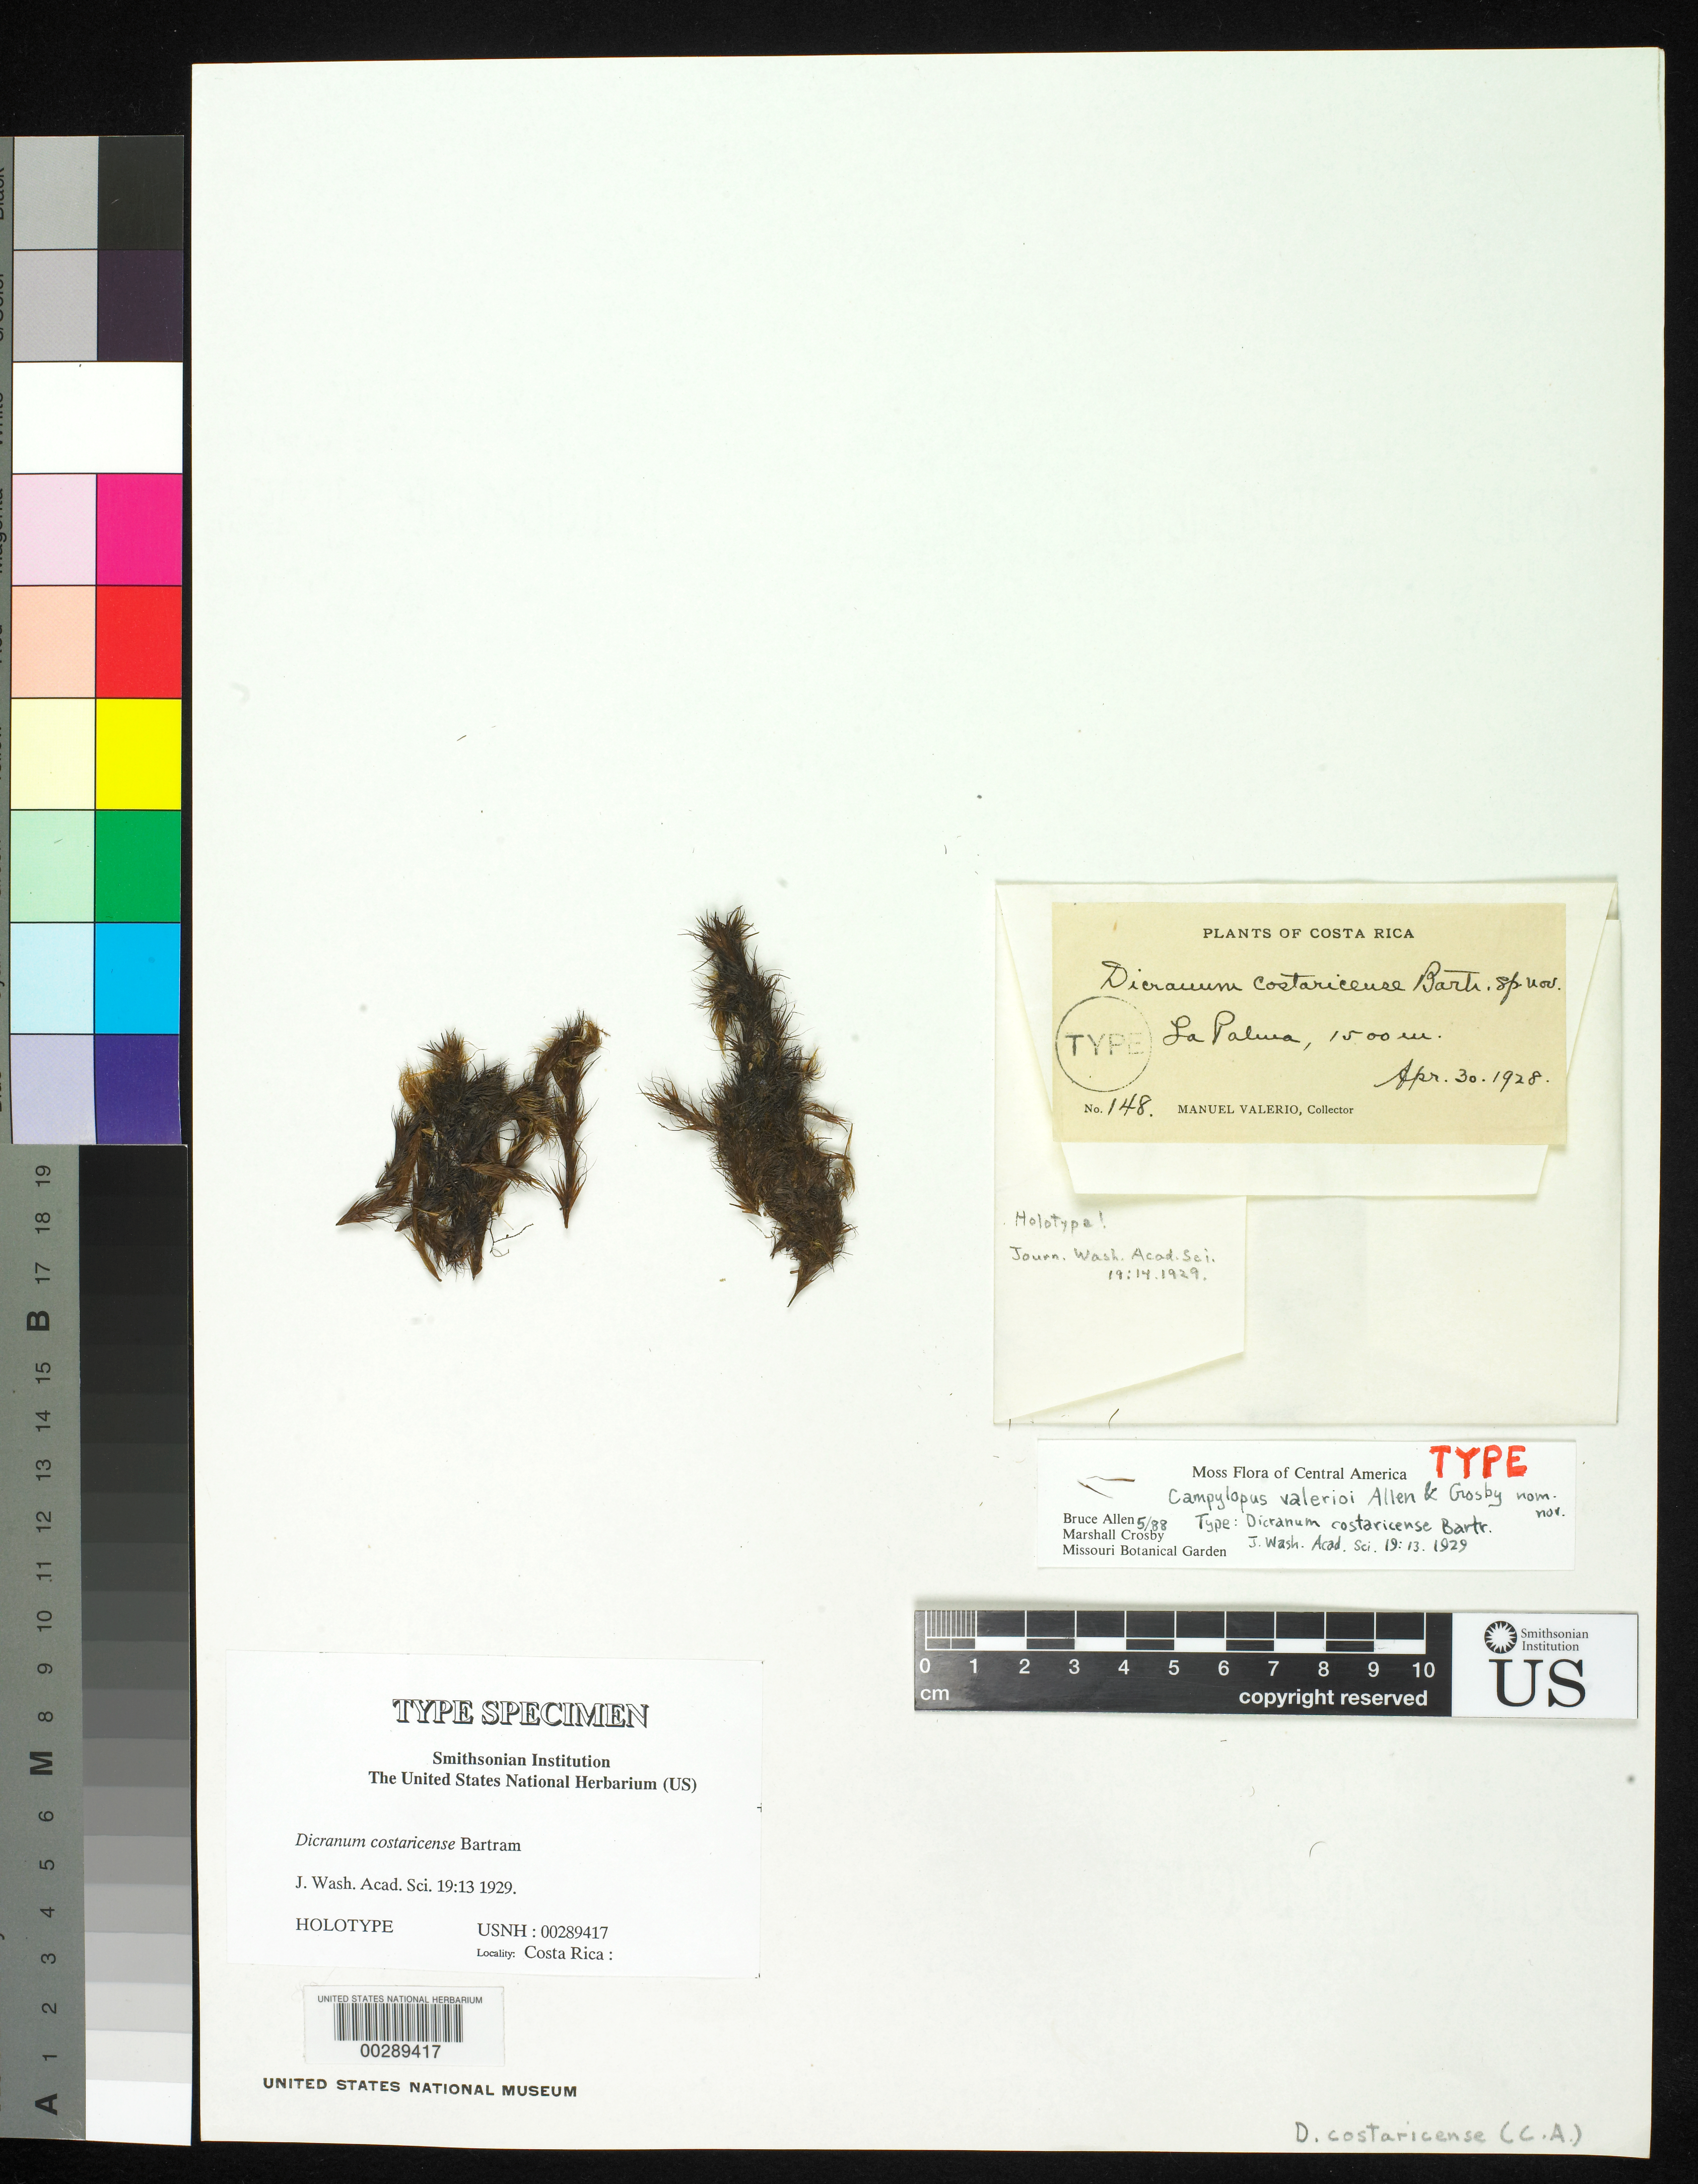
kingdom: Plantae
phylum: Bryophyta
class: Bryopsida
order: Dicranales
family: Dicranaceae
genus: Dicranum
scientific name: Dicranum costaricense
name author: E.B. Bartram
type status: Holotype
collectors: M. Valerio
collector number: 148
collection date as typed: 30 Apr 1928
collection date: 1928-04-30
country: Costa Rica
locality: La Palma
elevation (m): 1500